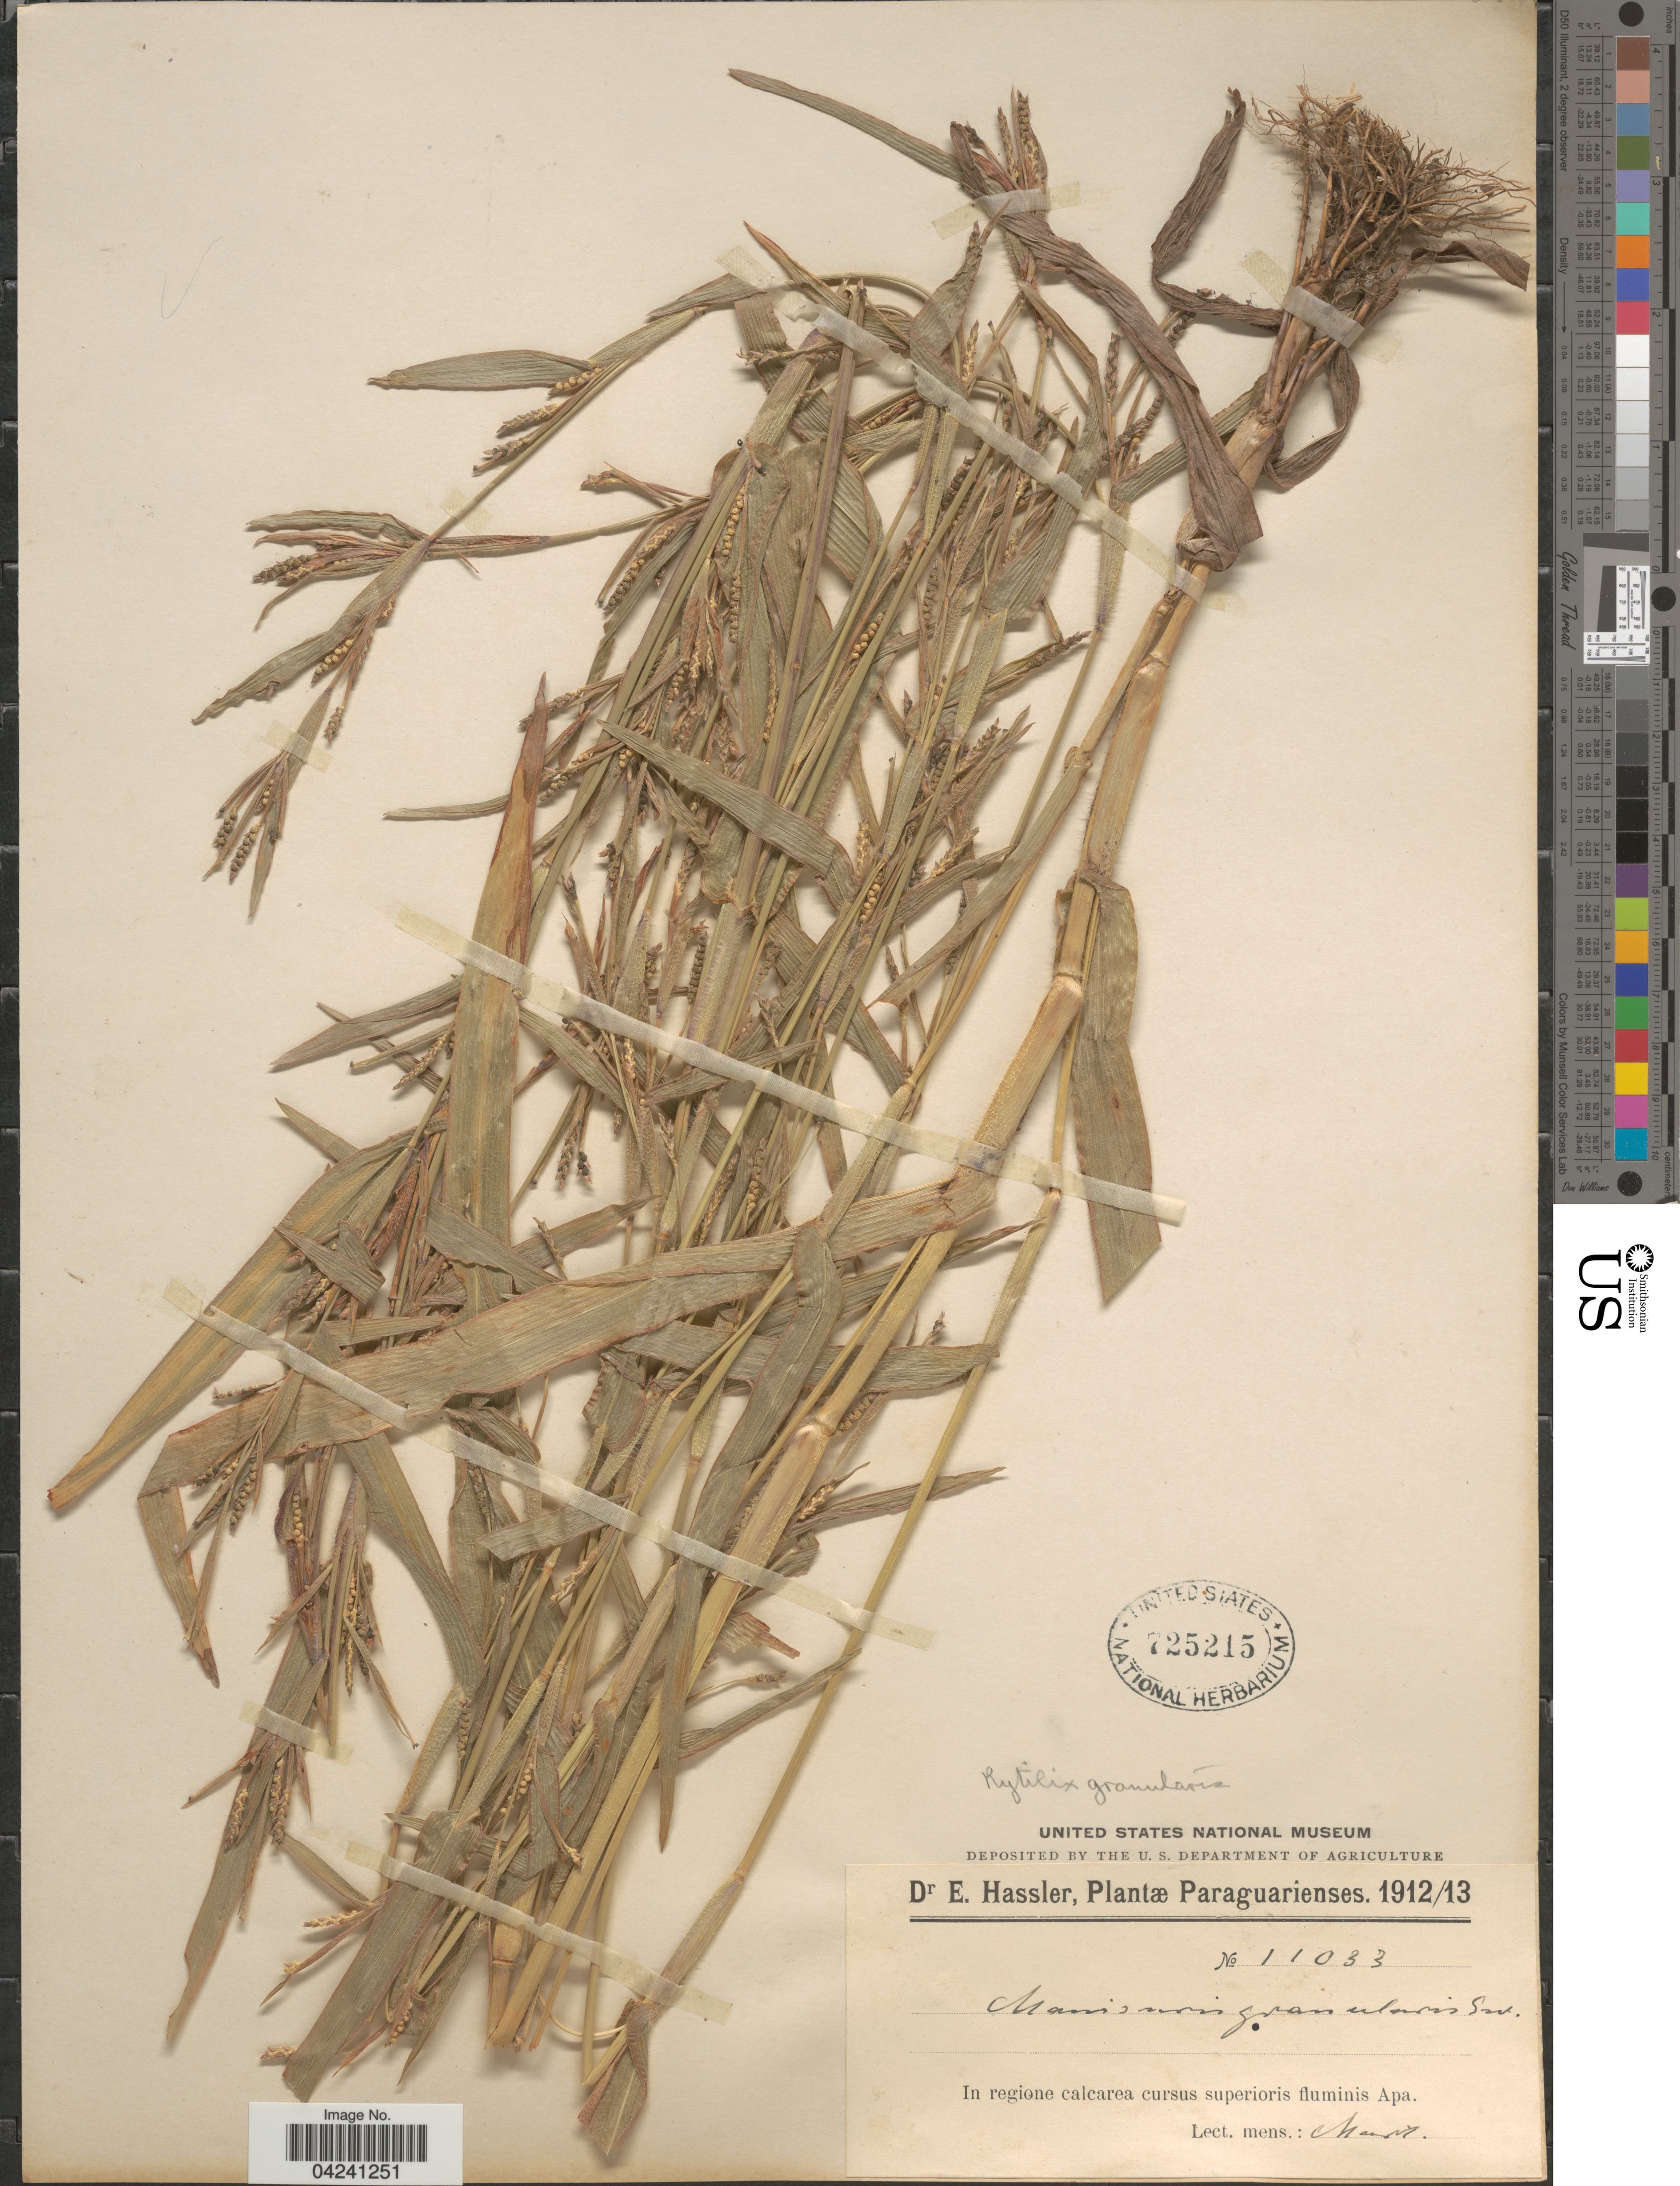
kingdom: Plantae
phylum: Tracheophyta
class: Liliopsida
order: Poales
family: Poaceae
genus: Hackelochloa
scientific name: Hackelochloa granularis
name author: (L.) Kuntze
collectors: E. Hassler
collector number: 11033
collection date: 1912-03/1913-03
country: Paraguay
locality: Paraguarienses. In regione calcarea cursus superioris fluminis Apa.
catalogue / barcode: US 725215